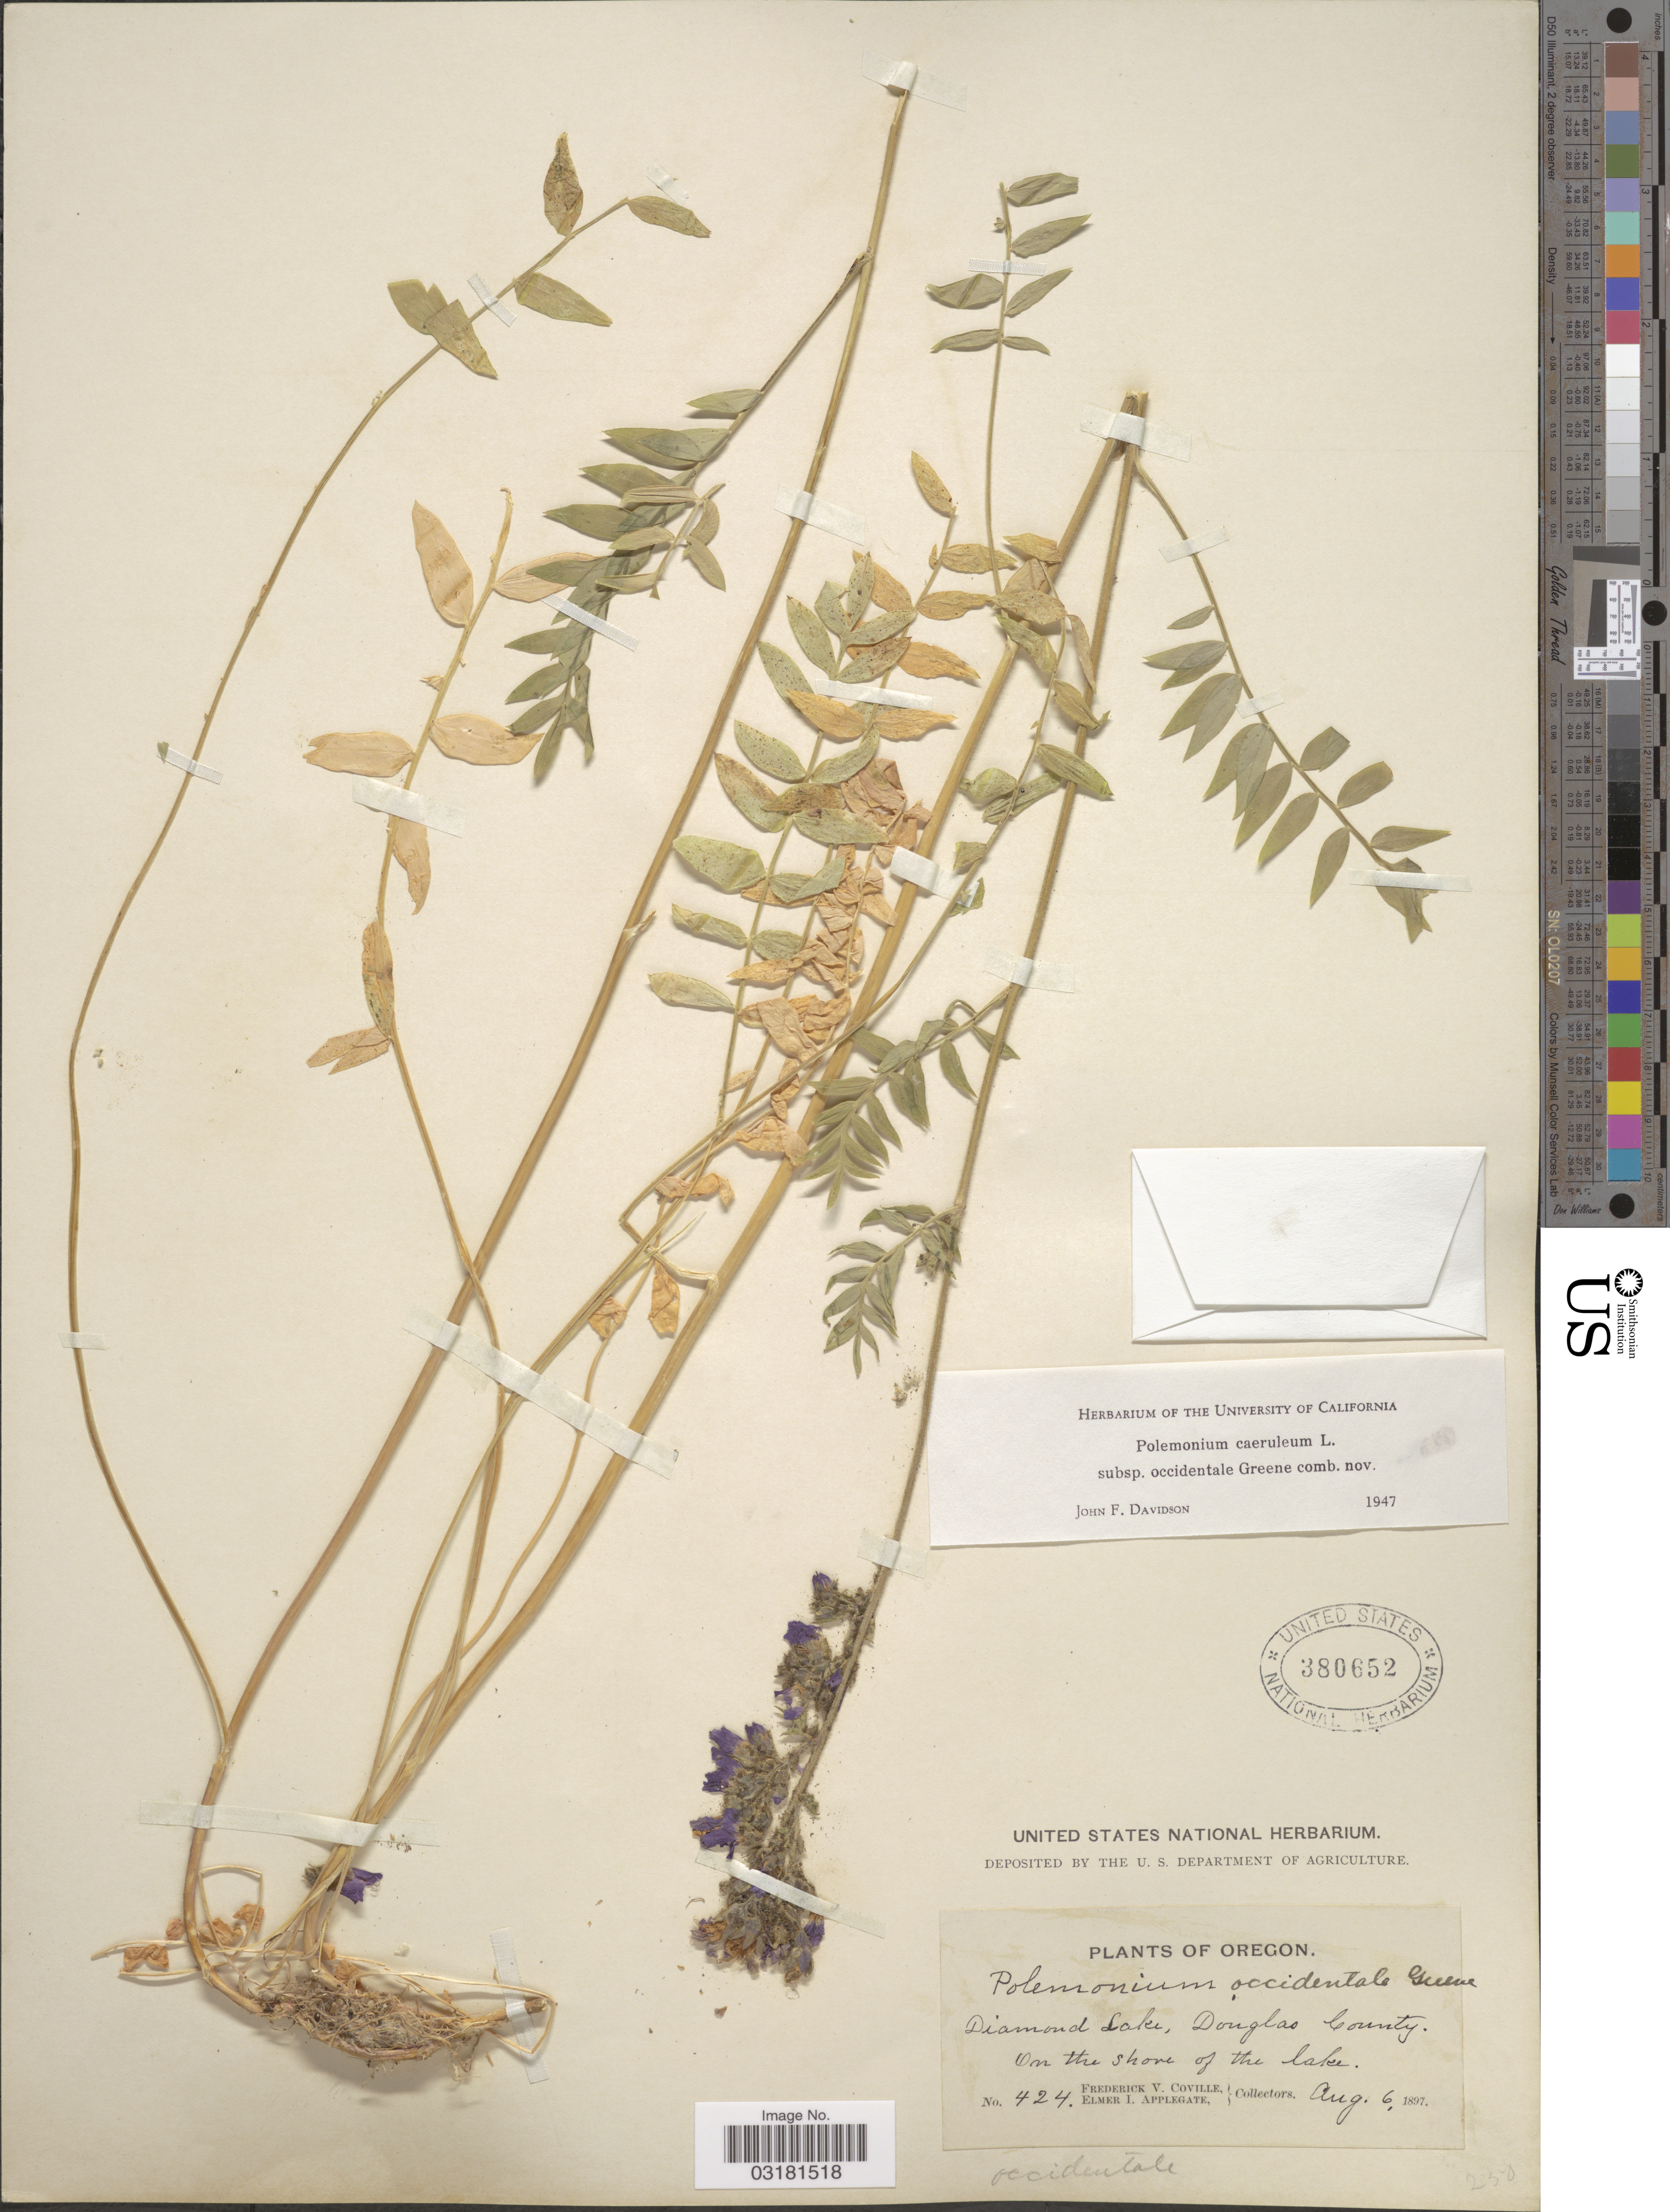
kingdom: Plantae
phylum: Tracheophyta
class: Magnoliopsida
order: Ericales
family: Polemoniaceae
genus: Polemonium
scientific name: Polemonium occidentale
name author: Greene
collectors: F. V. Coville & E. I. Applegate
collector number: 424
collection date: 1897-08-06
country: United States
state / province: Oregon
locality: Diamond Lake, Douglas County. On the shore of the lake.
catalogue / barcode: US 380652